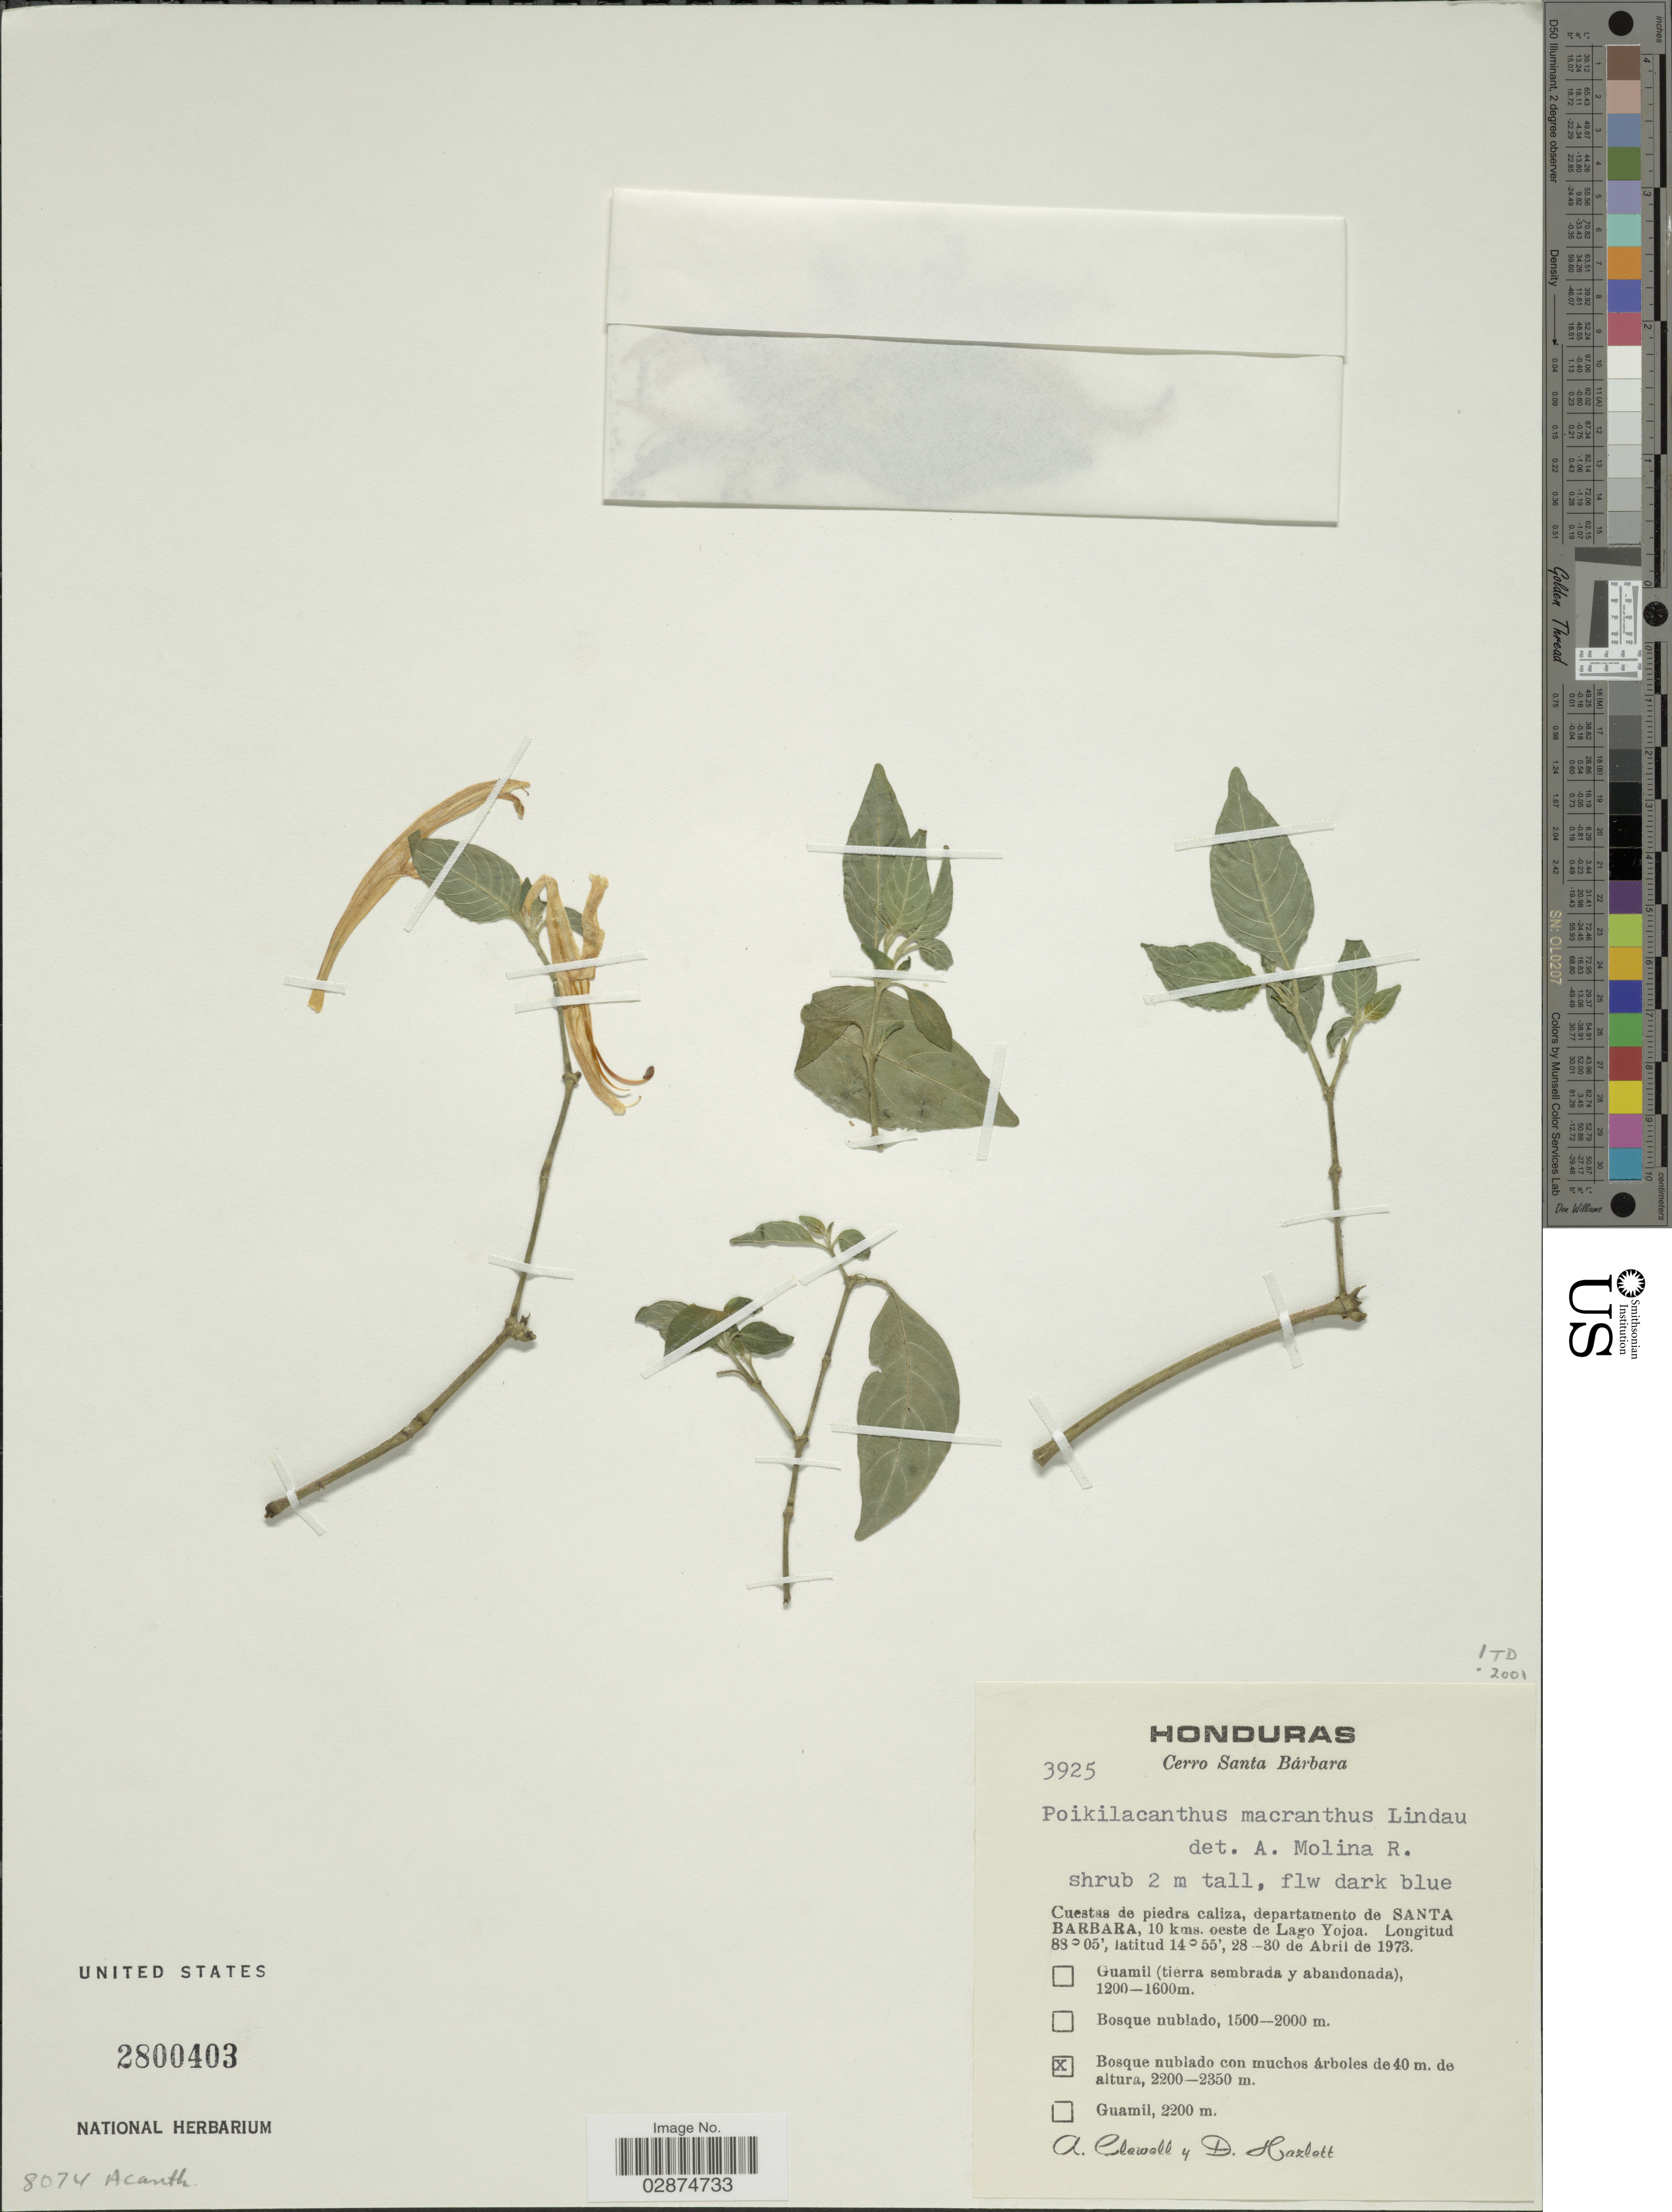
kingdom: Plantae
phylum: Tracheophyta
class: Magnoliopsida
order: Lamiales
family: Acanthaceae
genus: Poikilacanthus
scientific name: Poikilacanthus macranthus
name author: Lindau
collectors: A. Clewell & D. Hazlett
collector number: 3925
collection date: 1973-04-28/1973-04-30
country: Honduras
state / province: Santa Bárbara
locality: Cuestas de piedra caliza, departamento de Santa Barbara, 10 km. oeste de Lago Yojoa.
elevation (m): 2200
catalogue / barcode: US 2800403